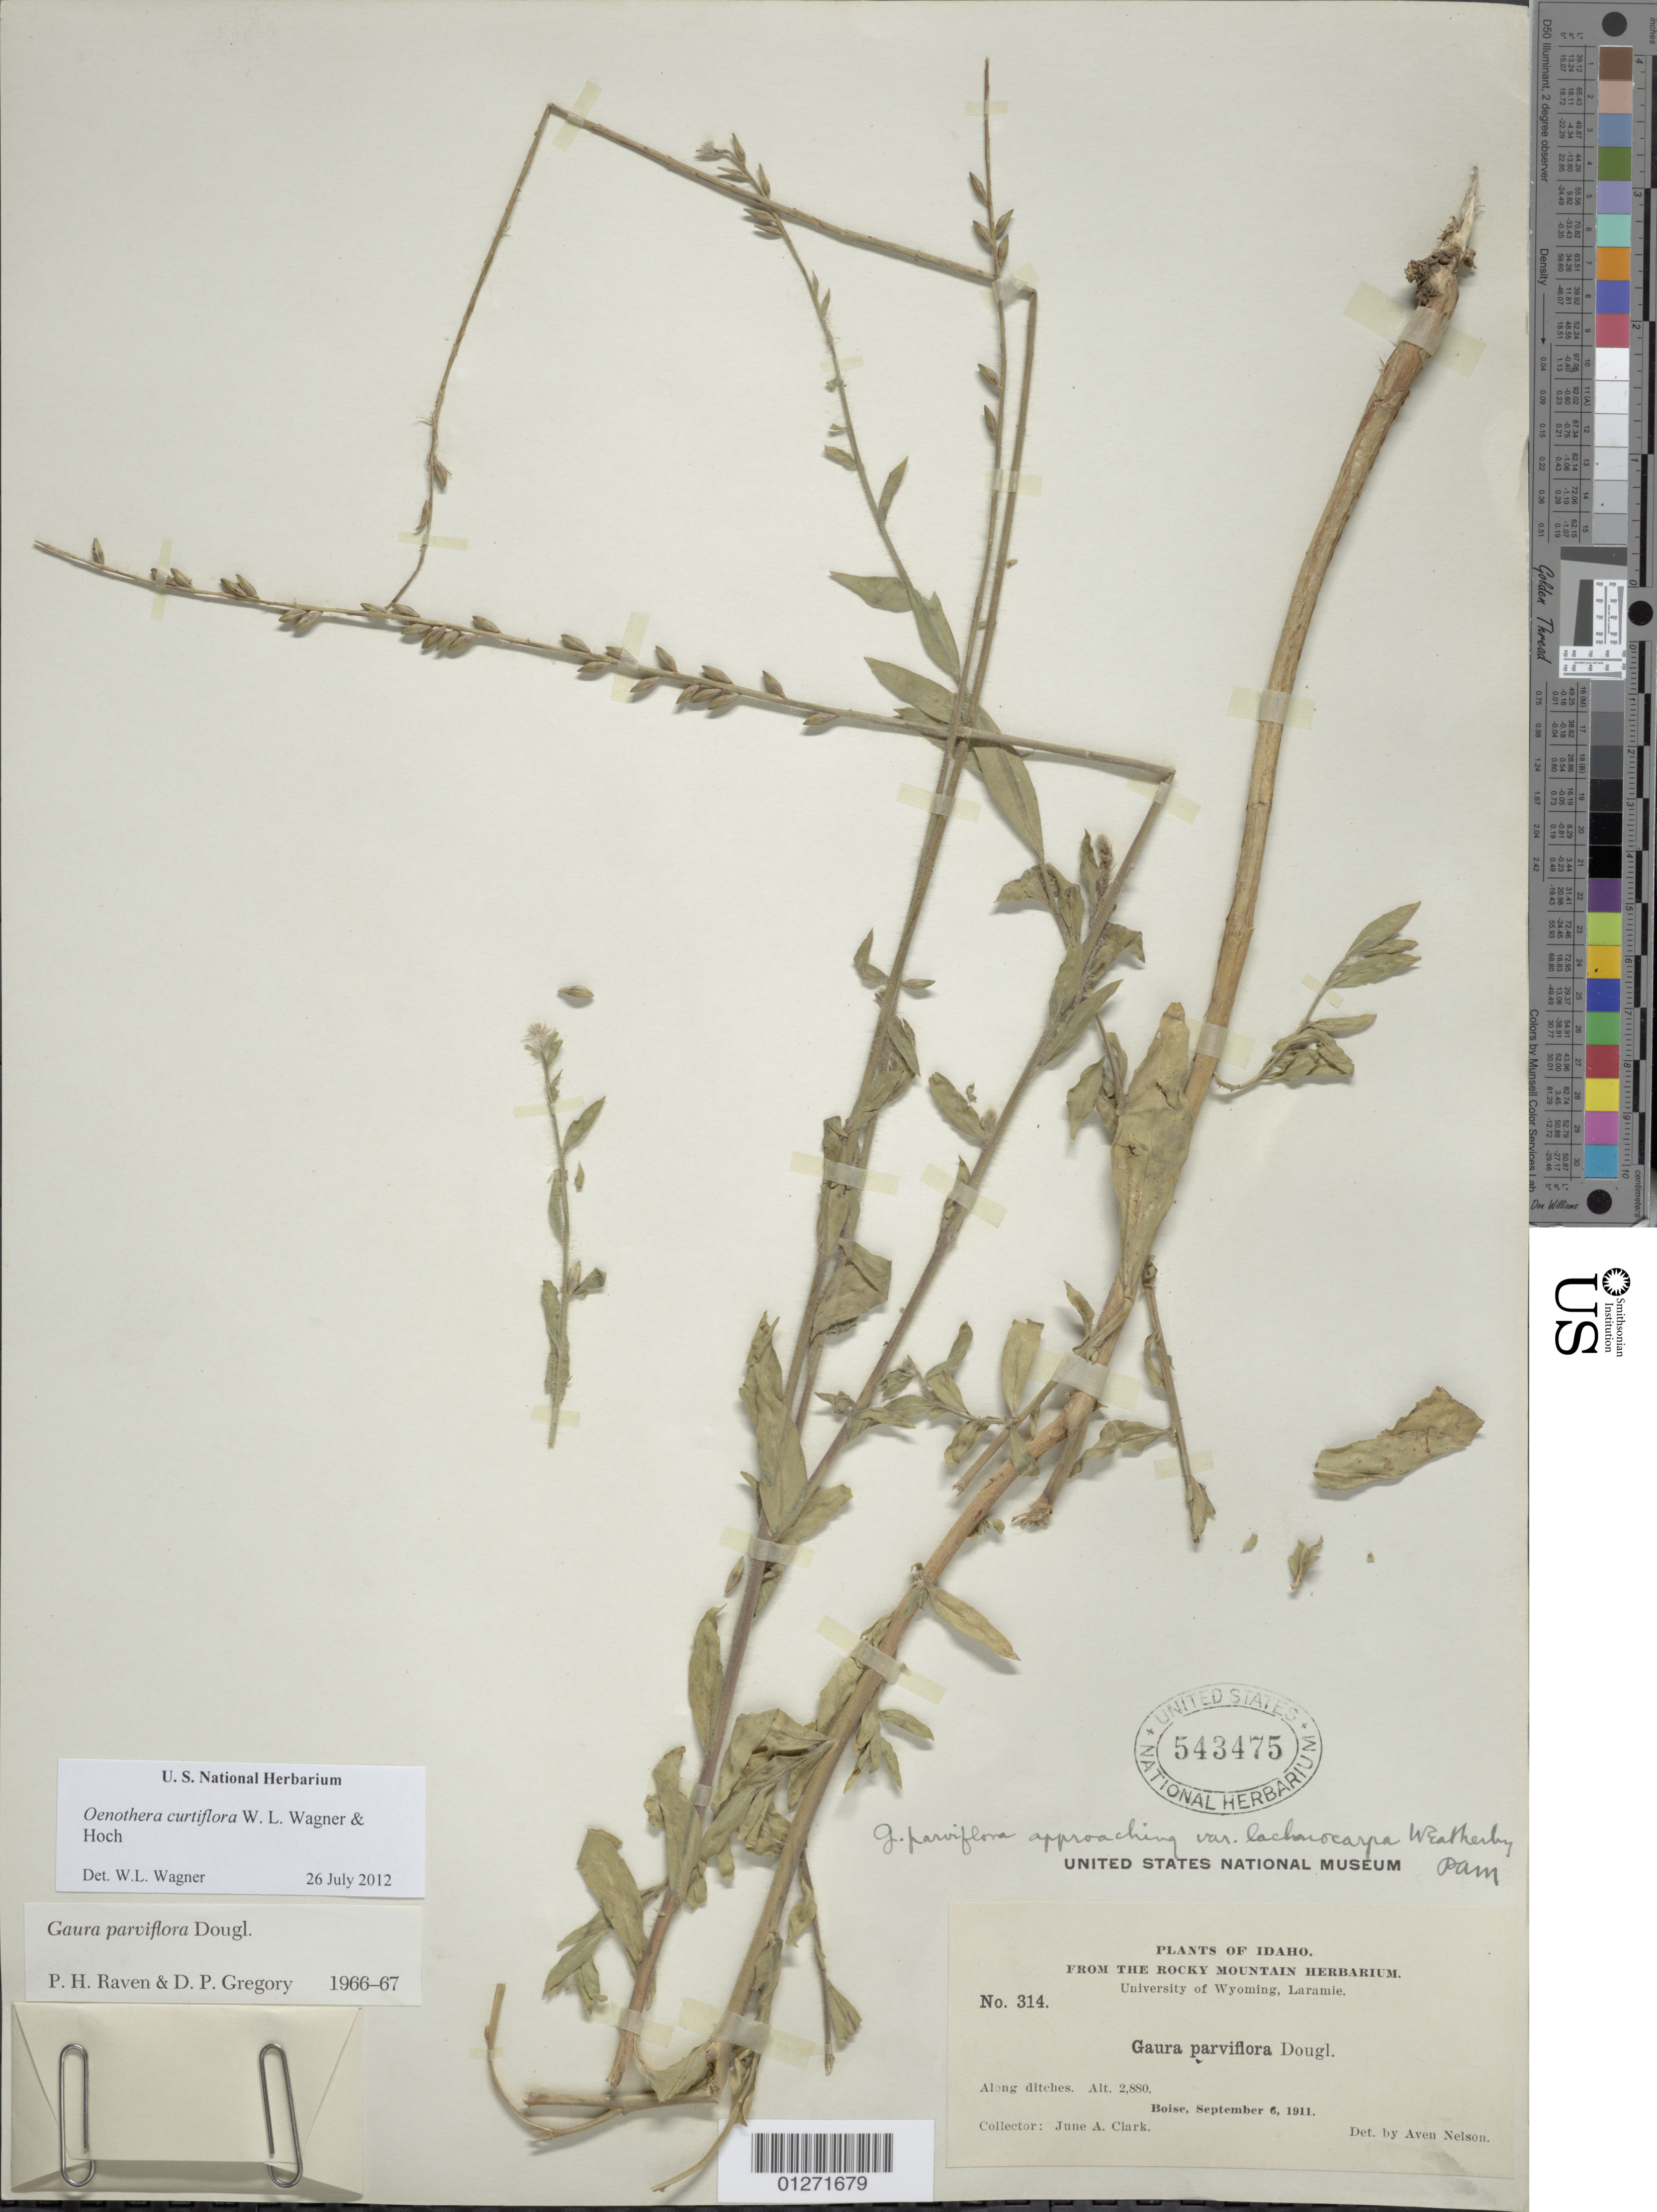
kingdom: Plantae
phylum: Tracheophyta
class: Magnoliopsida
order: Myrtales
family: Onagraceae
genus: Oenothera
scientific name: Oenothera curtiflora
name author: W.L. Wagner & Hoch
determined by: Wagner, W. L., (BOT), Smithsonian Institution - National Museum of Natural History (UNITED STATES)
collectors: J. A. Clark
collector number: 314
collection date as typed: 06 Sep 1911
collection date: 1911-09-06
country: United States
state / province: Idaho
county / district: Ada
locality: Near Boise.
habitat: Along ditches.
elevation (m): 878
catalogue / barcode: US 543475